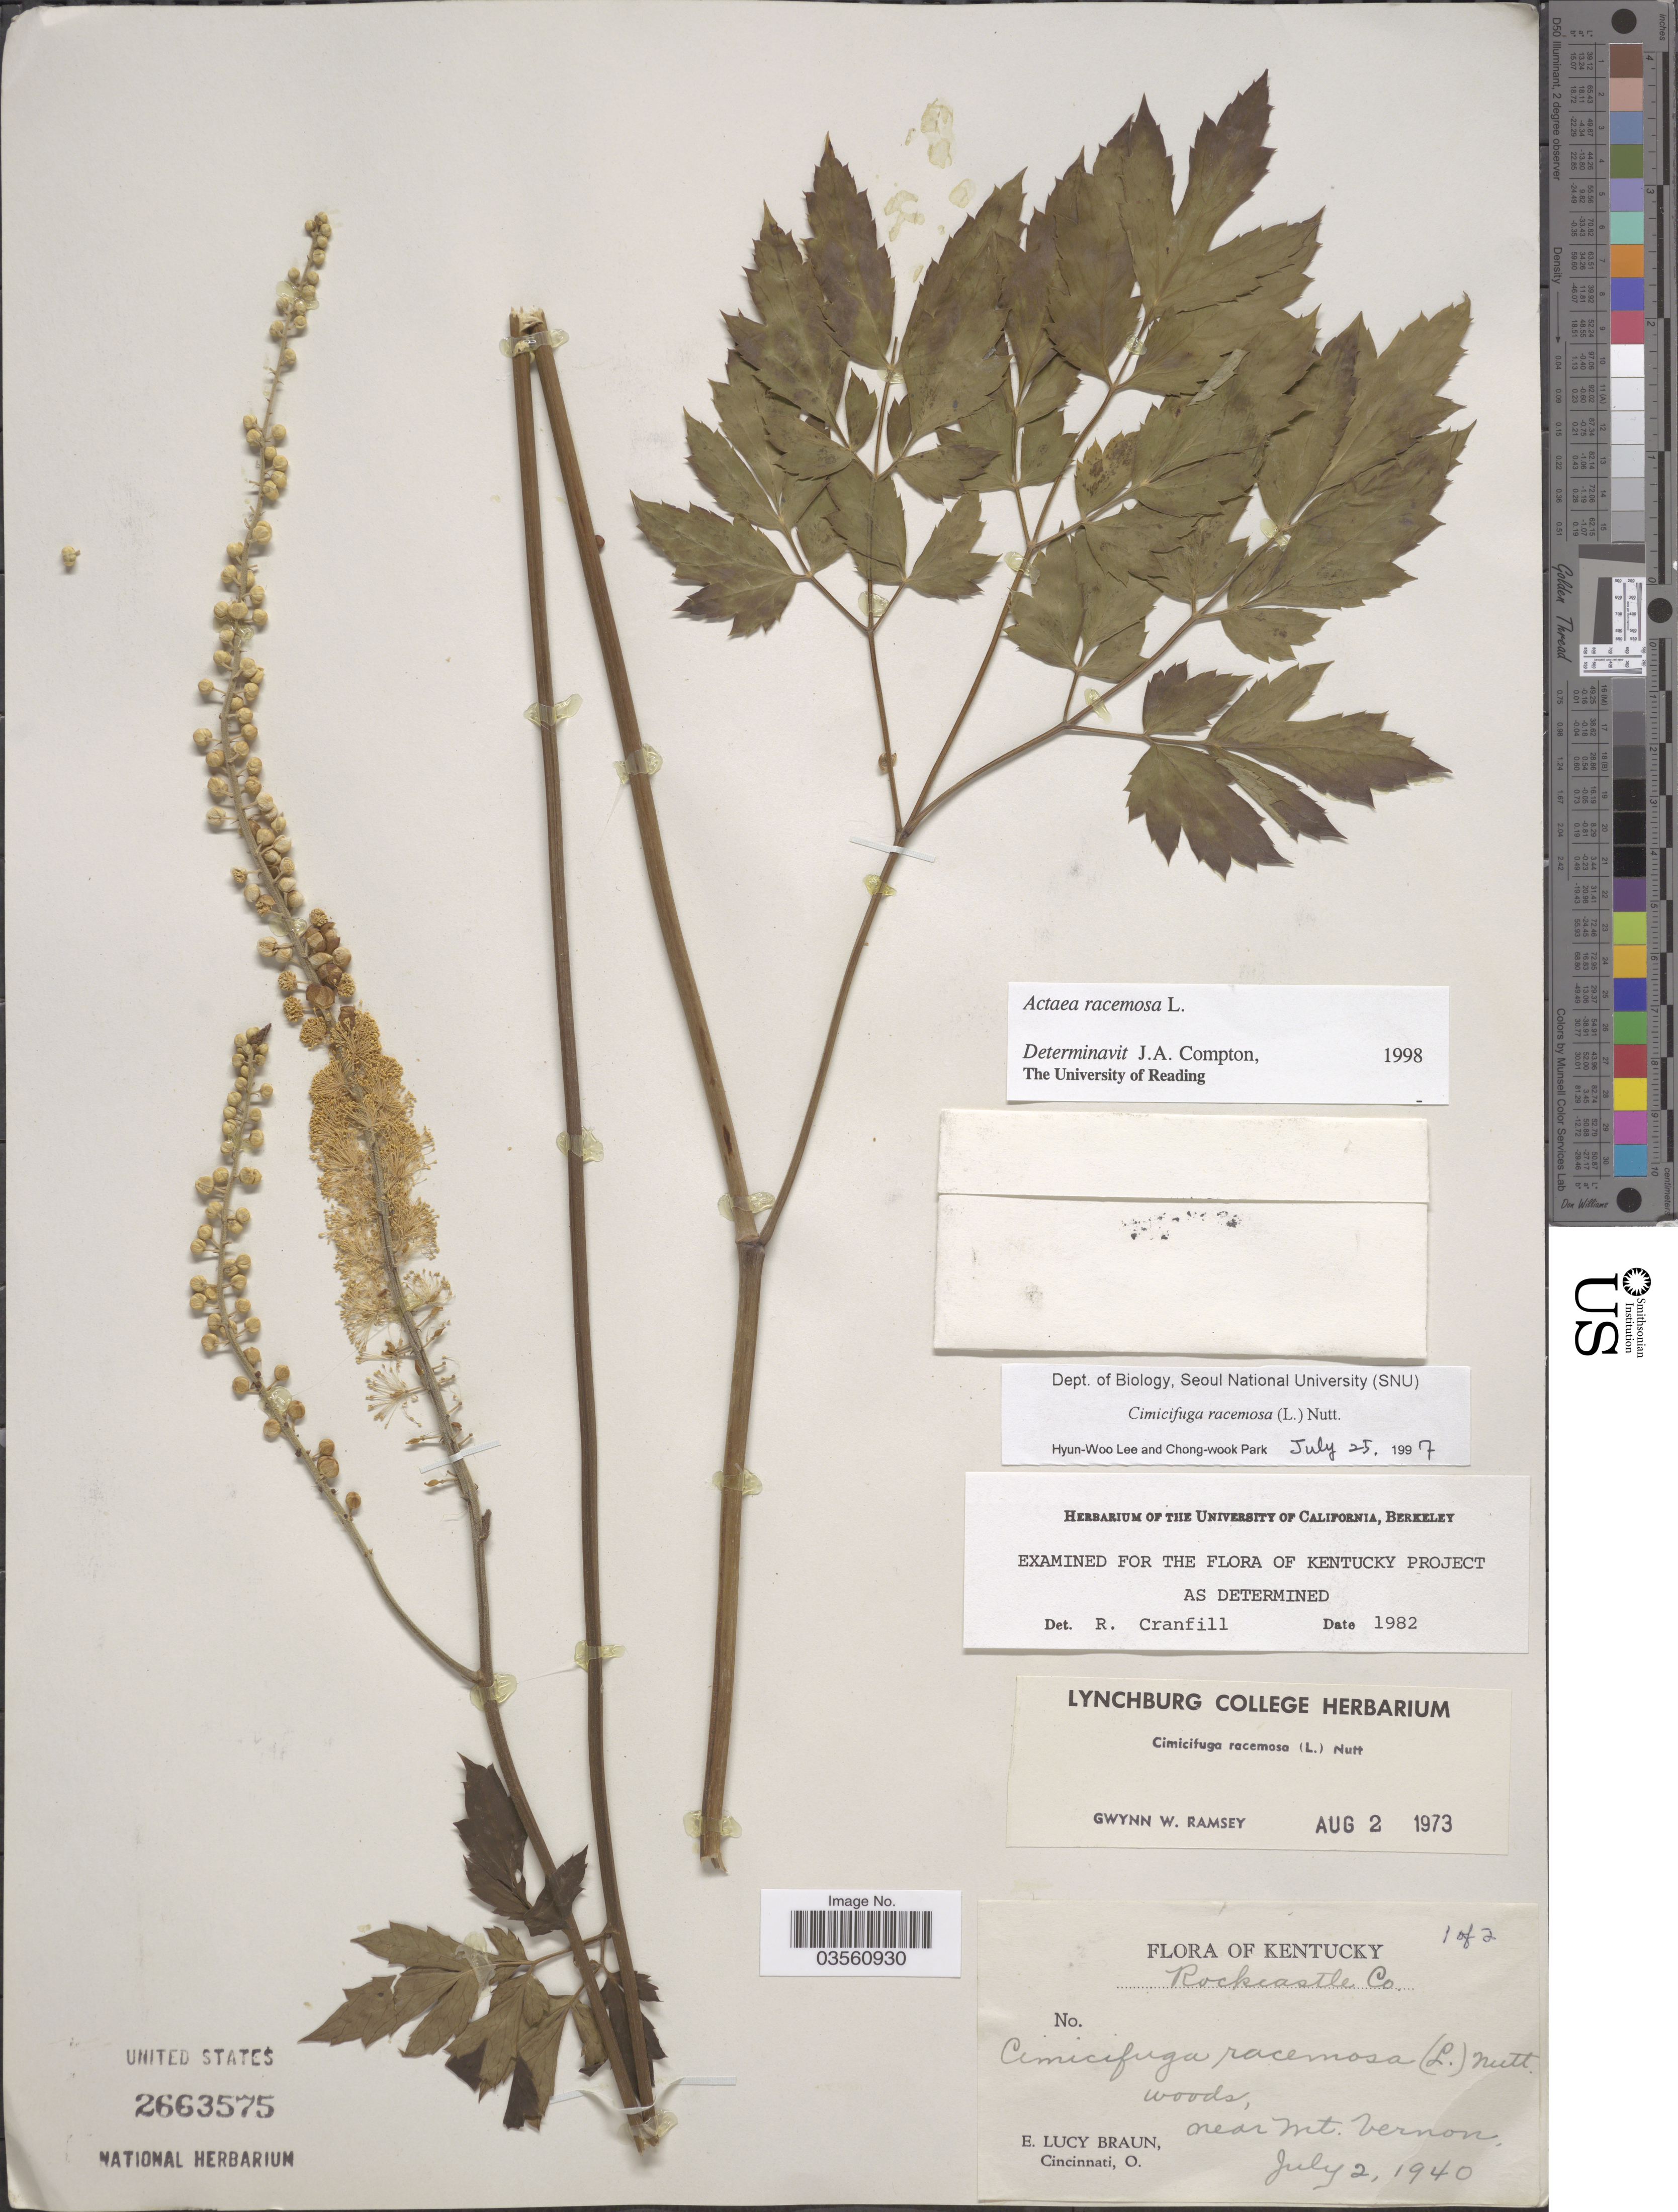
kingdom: Plantae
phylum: Tracheophyta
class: Magnoliopsida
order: Ranunculales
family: Ranunculaceae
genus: Actaea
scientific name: Actaea racemosa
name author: L.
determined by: Compton, J. A.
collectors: E. L. Braun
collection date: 1940-07-02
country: United States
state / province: Kentucky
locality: Rockcastle Co. Near Mt. Vernon.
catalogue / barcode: US 2663575